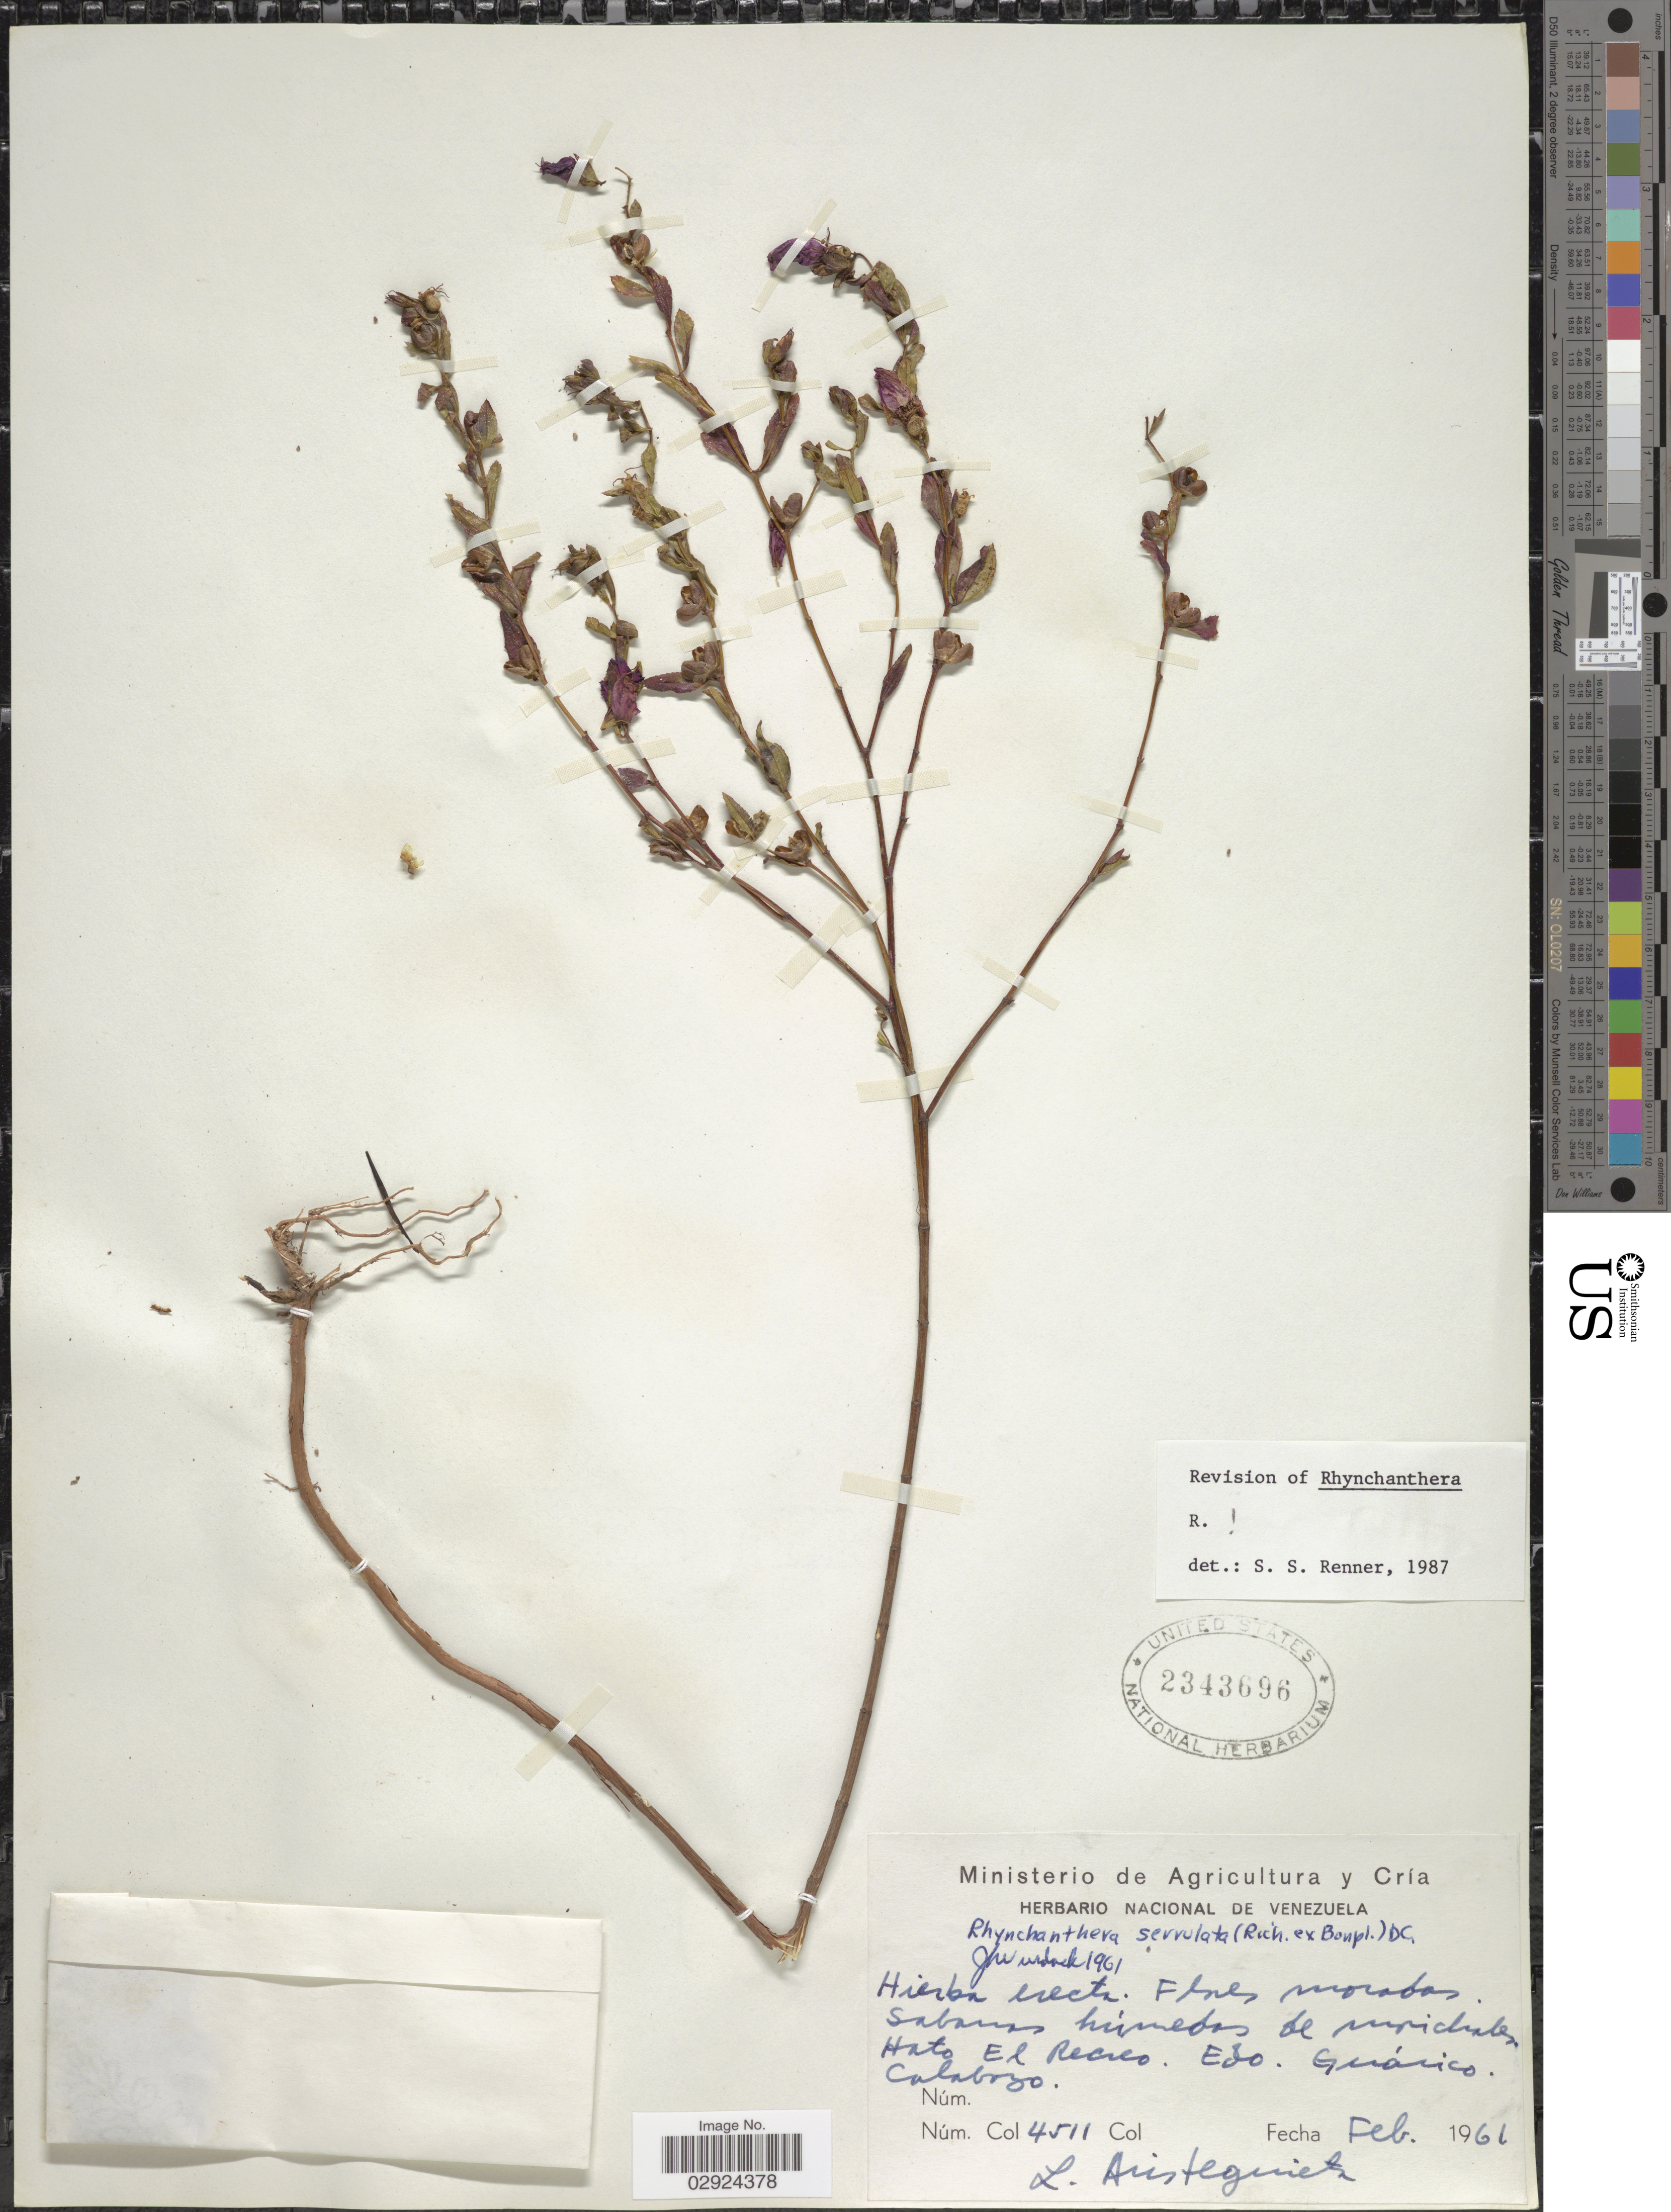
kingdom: Plantae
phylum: Tracheophyta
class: Magnoliopsida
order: Myrtales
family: Melastomataceae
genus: Rhynchanthera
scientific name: Rhynchanthera serrulata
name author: (Rich.) DC.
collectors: L. Aristeguieta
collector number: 4511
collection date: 1966-02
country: Venezuela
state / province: Guárico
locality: Hato El Recreo, Edo. Guarico, Calabozo.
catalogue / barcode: US 2343696